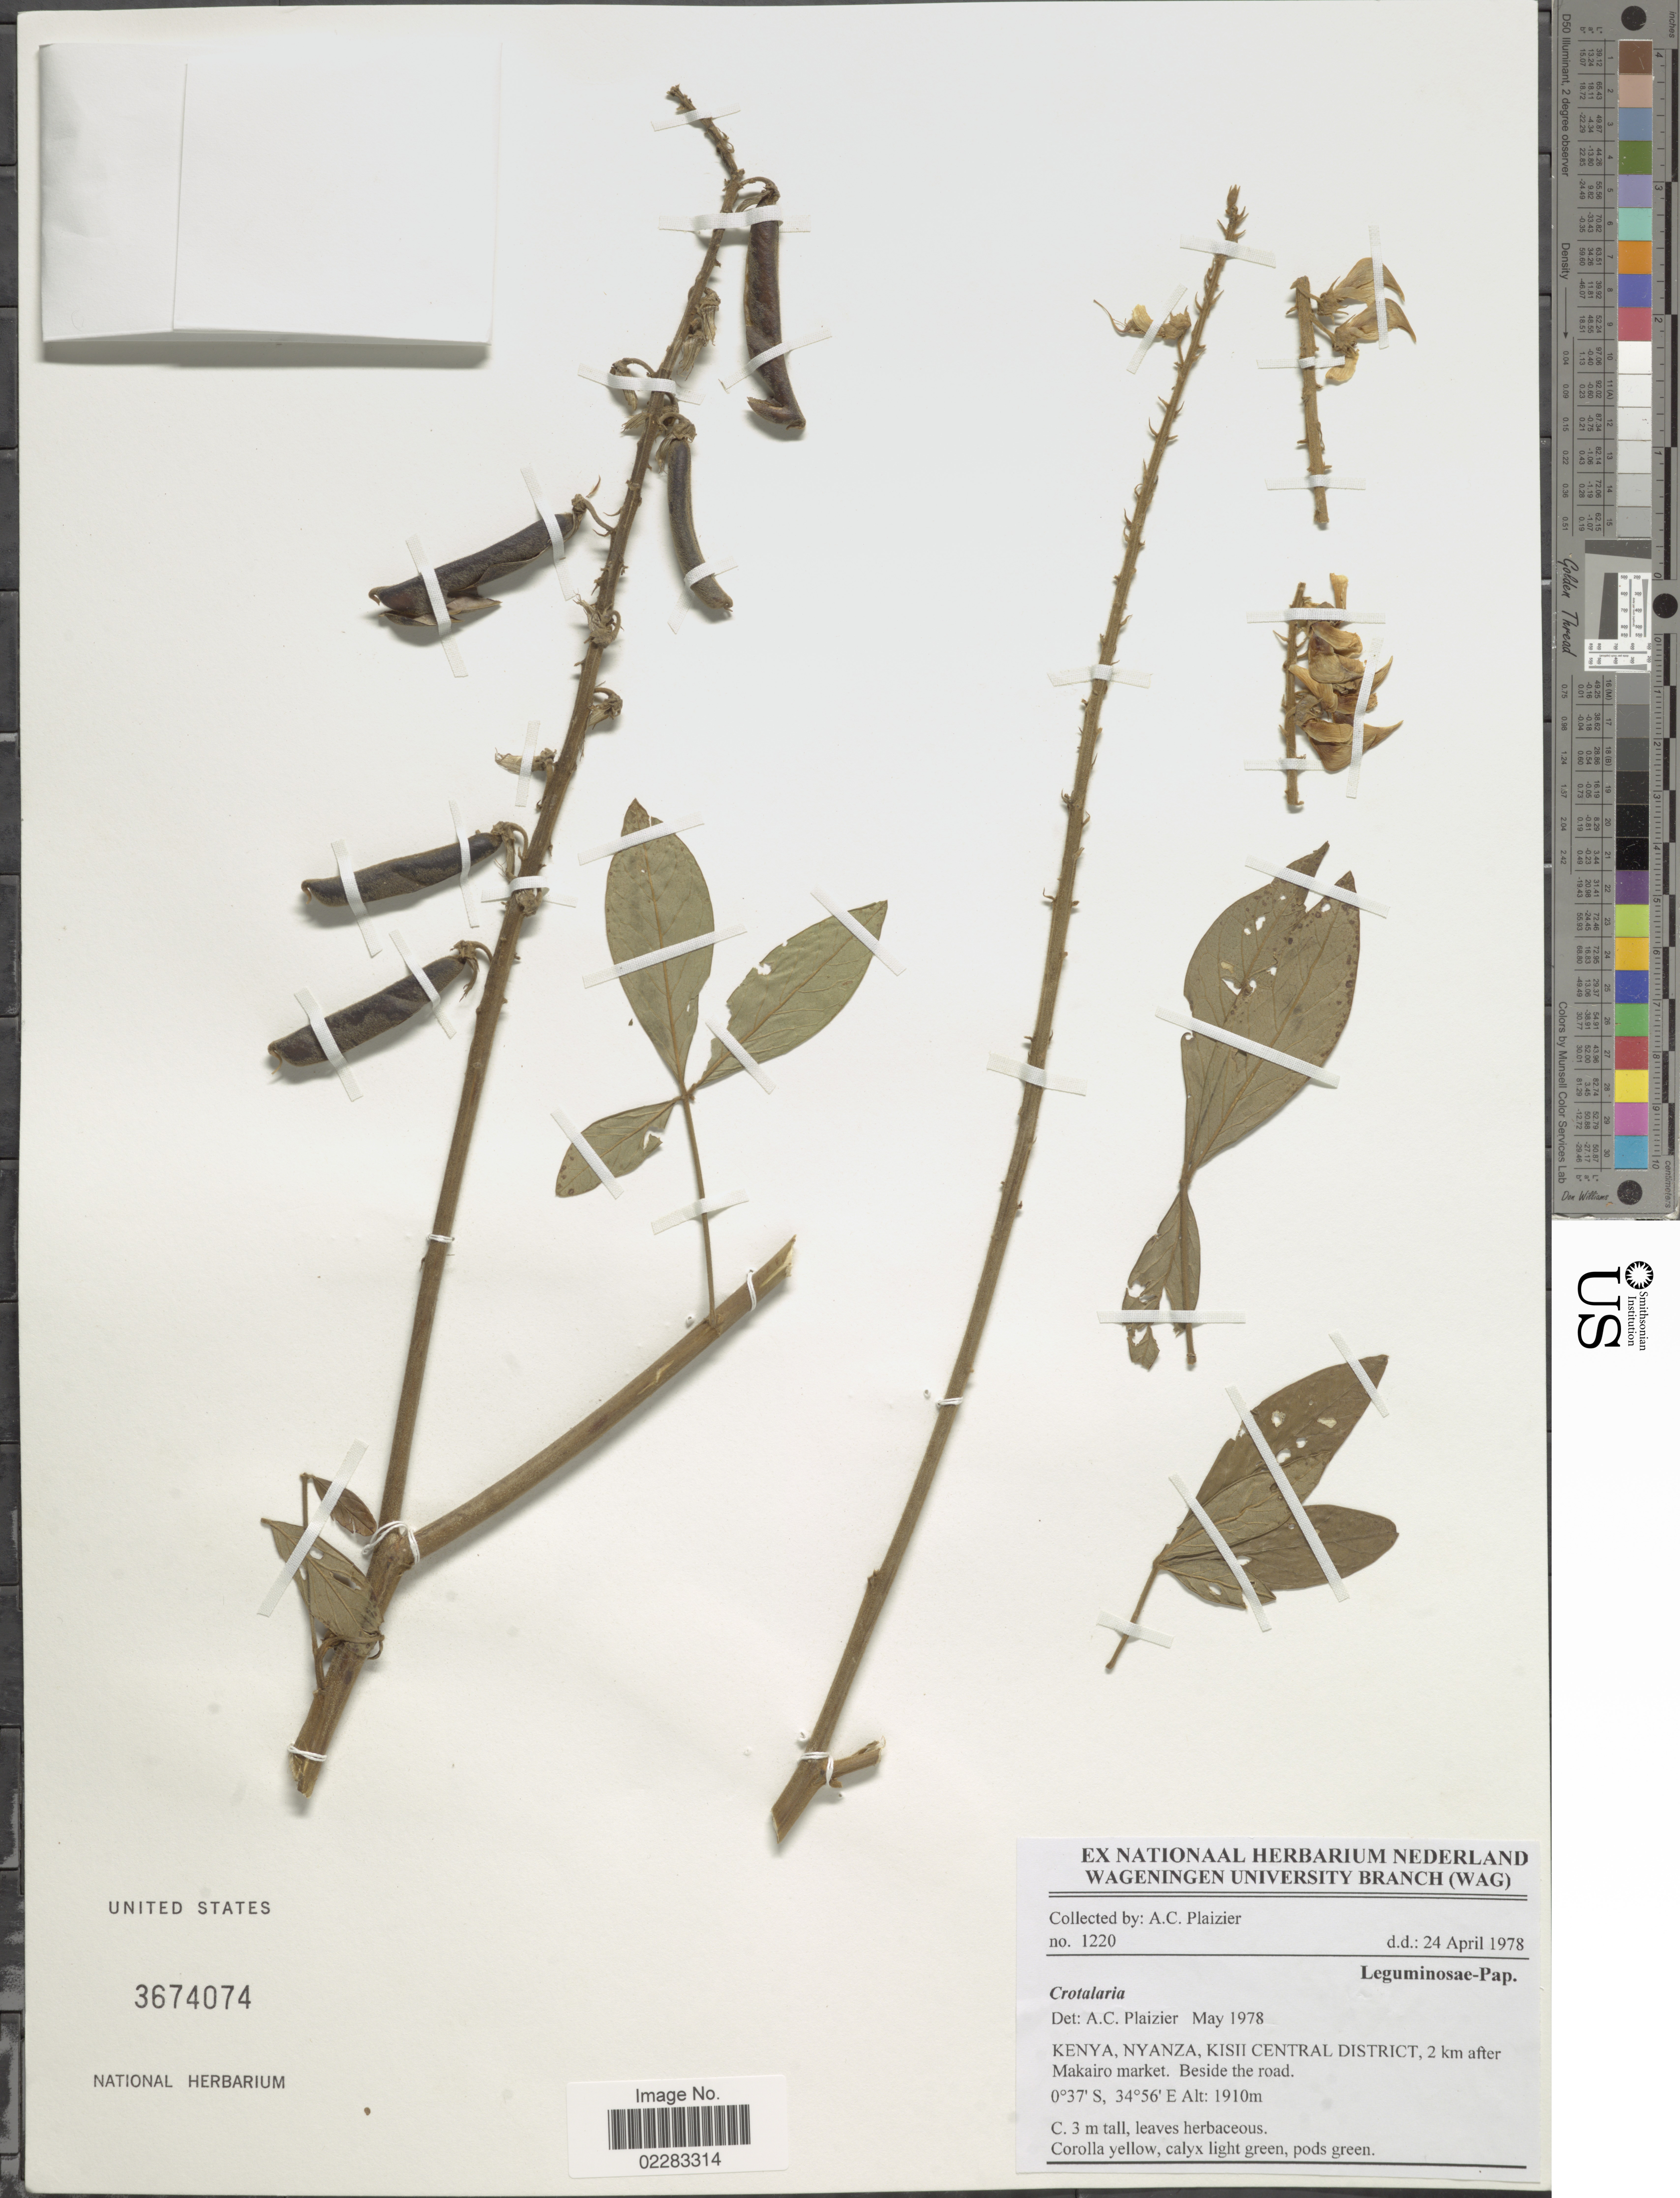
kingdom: Plantae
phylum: Tracheophyta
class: Magnoliopsida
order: Fabales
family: Fabaceae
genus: Crotalaria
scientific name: Crotalaria sp.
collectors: A. Plaizier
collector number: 1220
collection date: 1978-04-24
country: Kenya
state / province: Nyamira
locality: Nyanza, Kisii Central District, 2 km after Makairo market. beside the road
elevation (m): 1910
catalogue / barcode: US 3674074